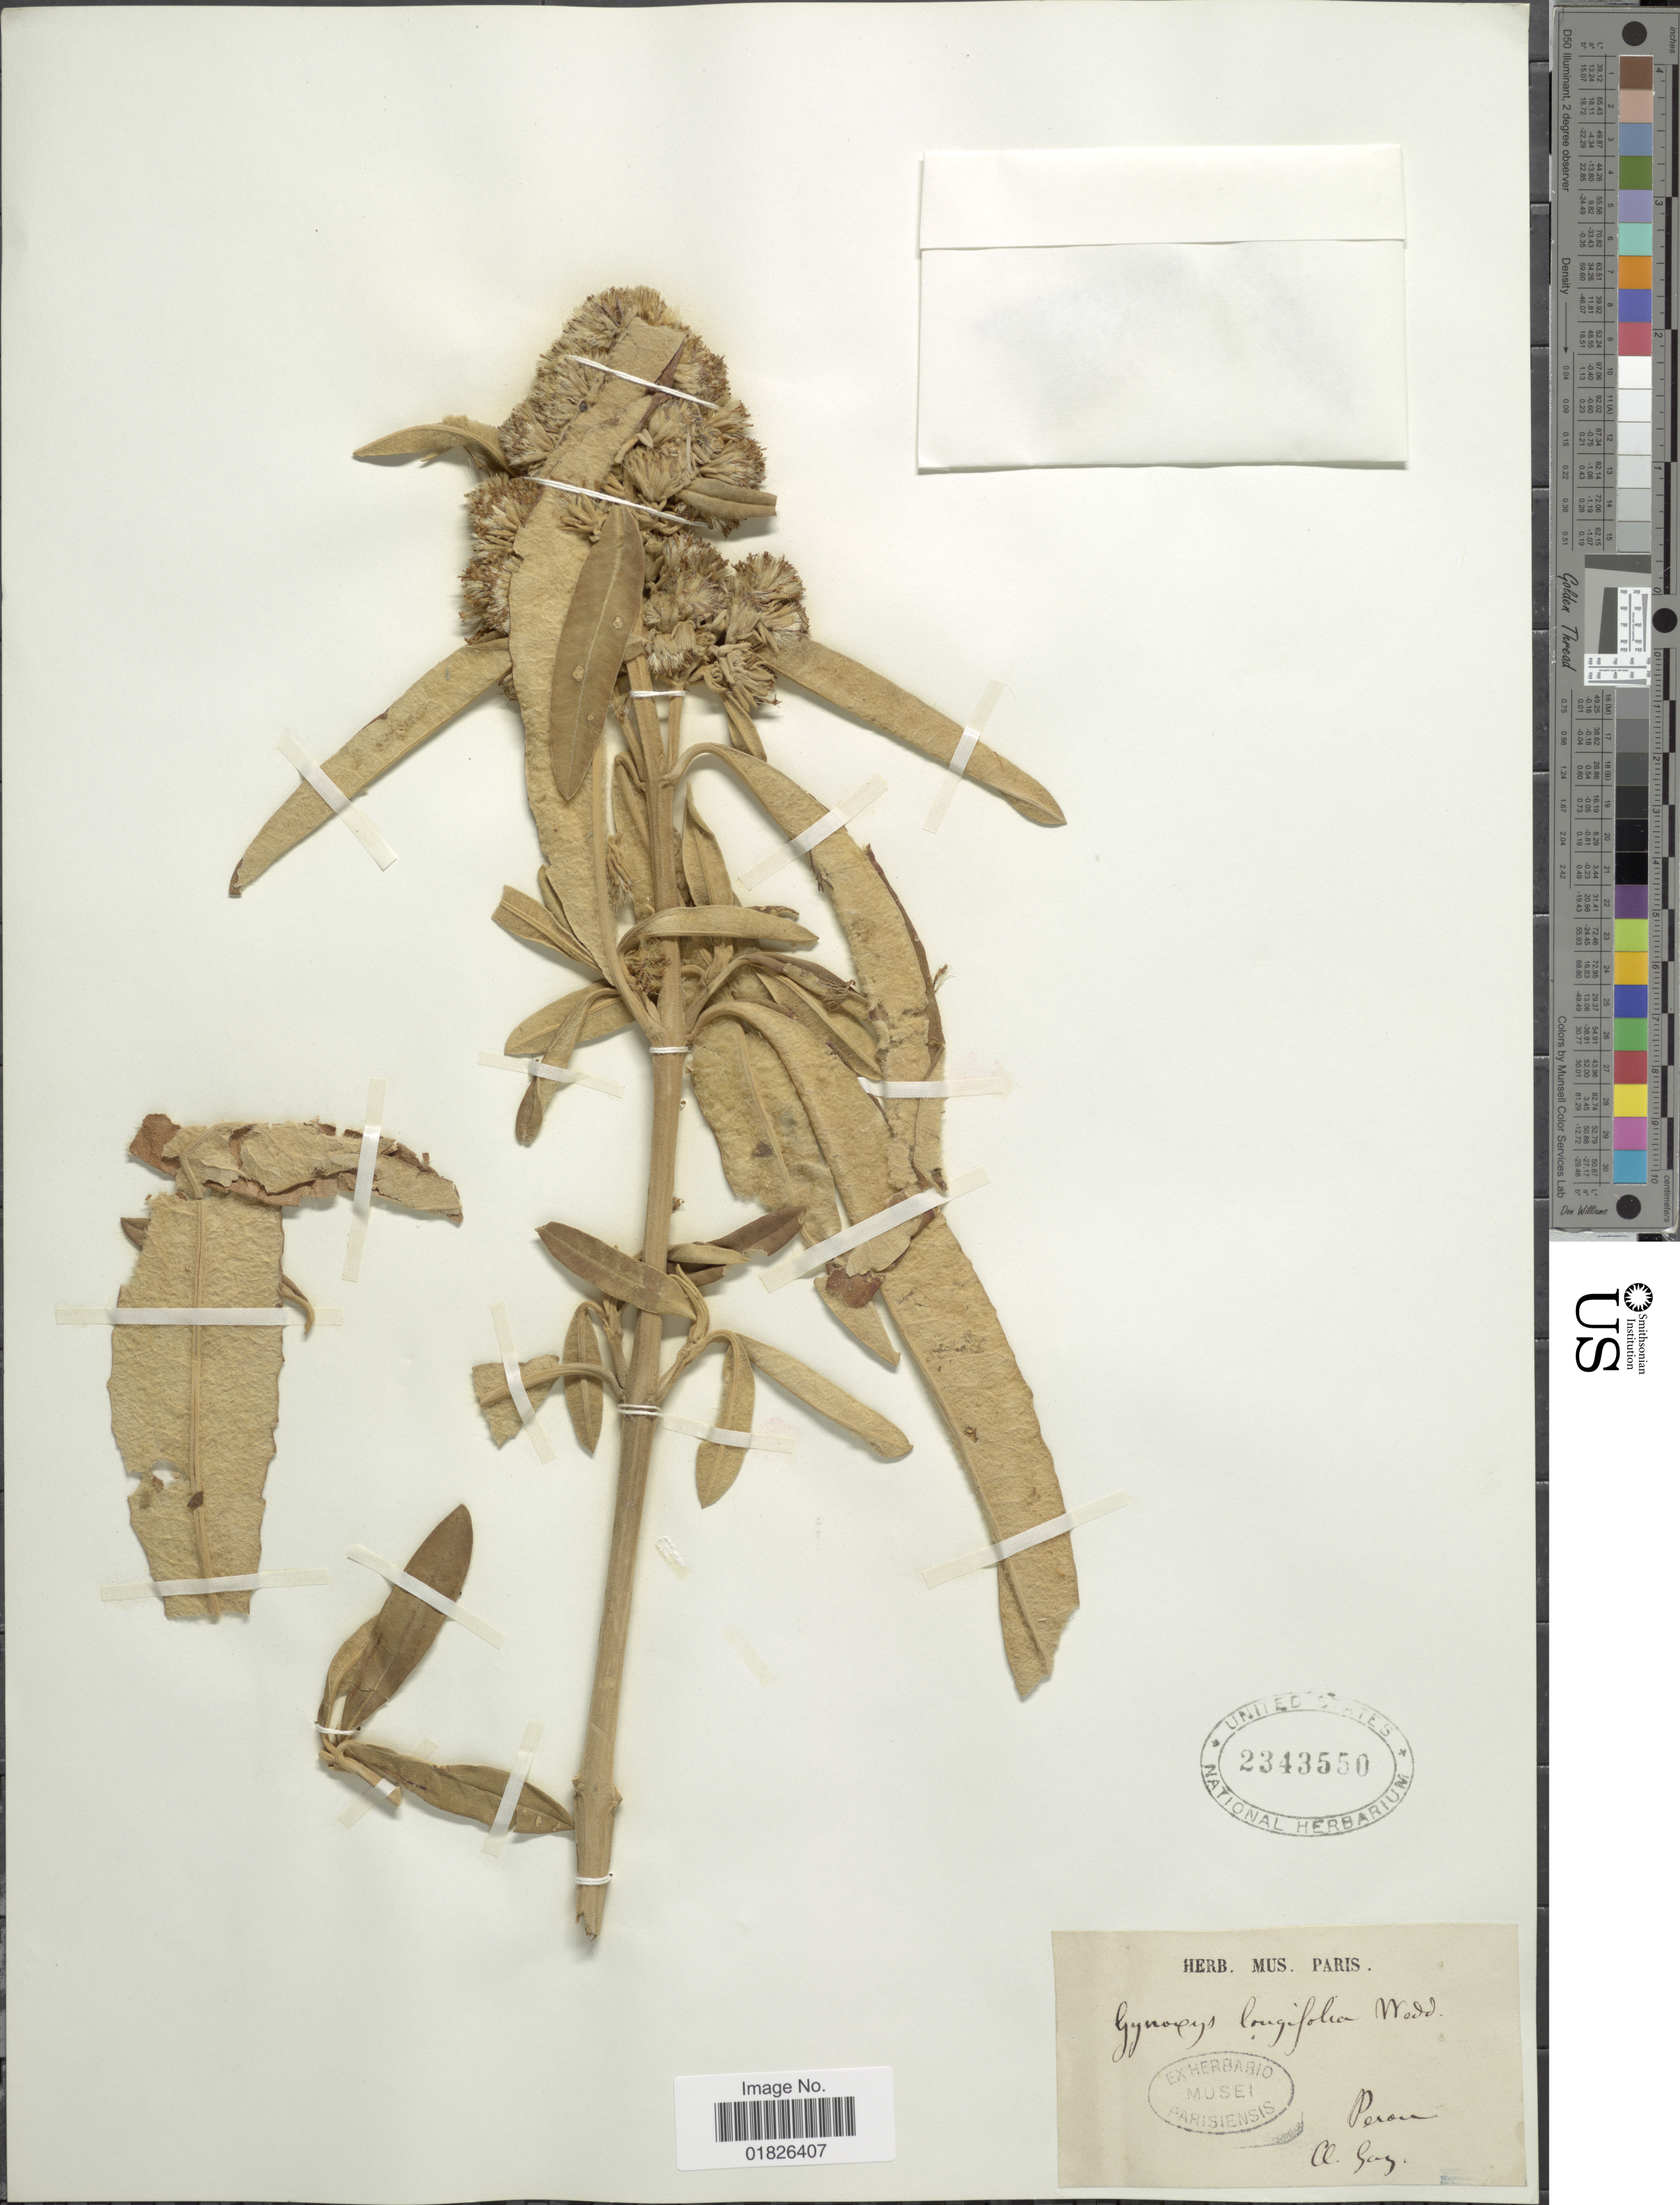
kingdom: Plantae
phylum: Tracheophyta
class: Magnoliopsida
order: Asterales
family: Asteraceae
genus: Gynoxys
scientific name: Gynoxys longifolia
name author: Wedd.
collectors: C. Gay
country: Peru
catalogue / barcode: US 2343550